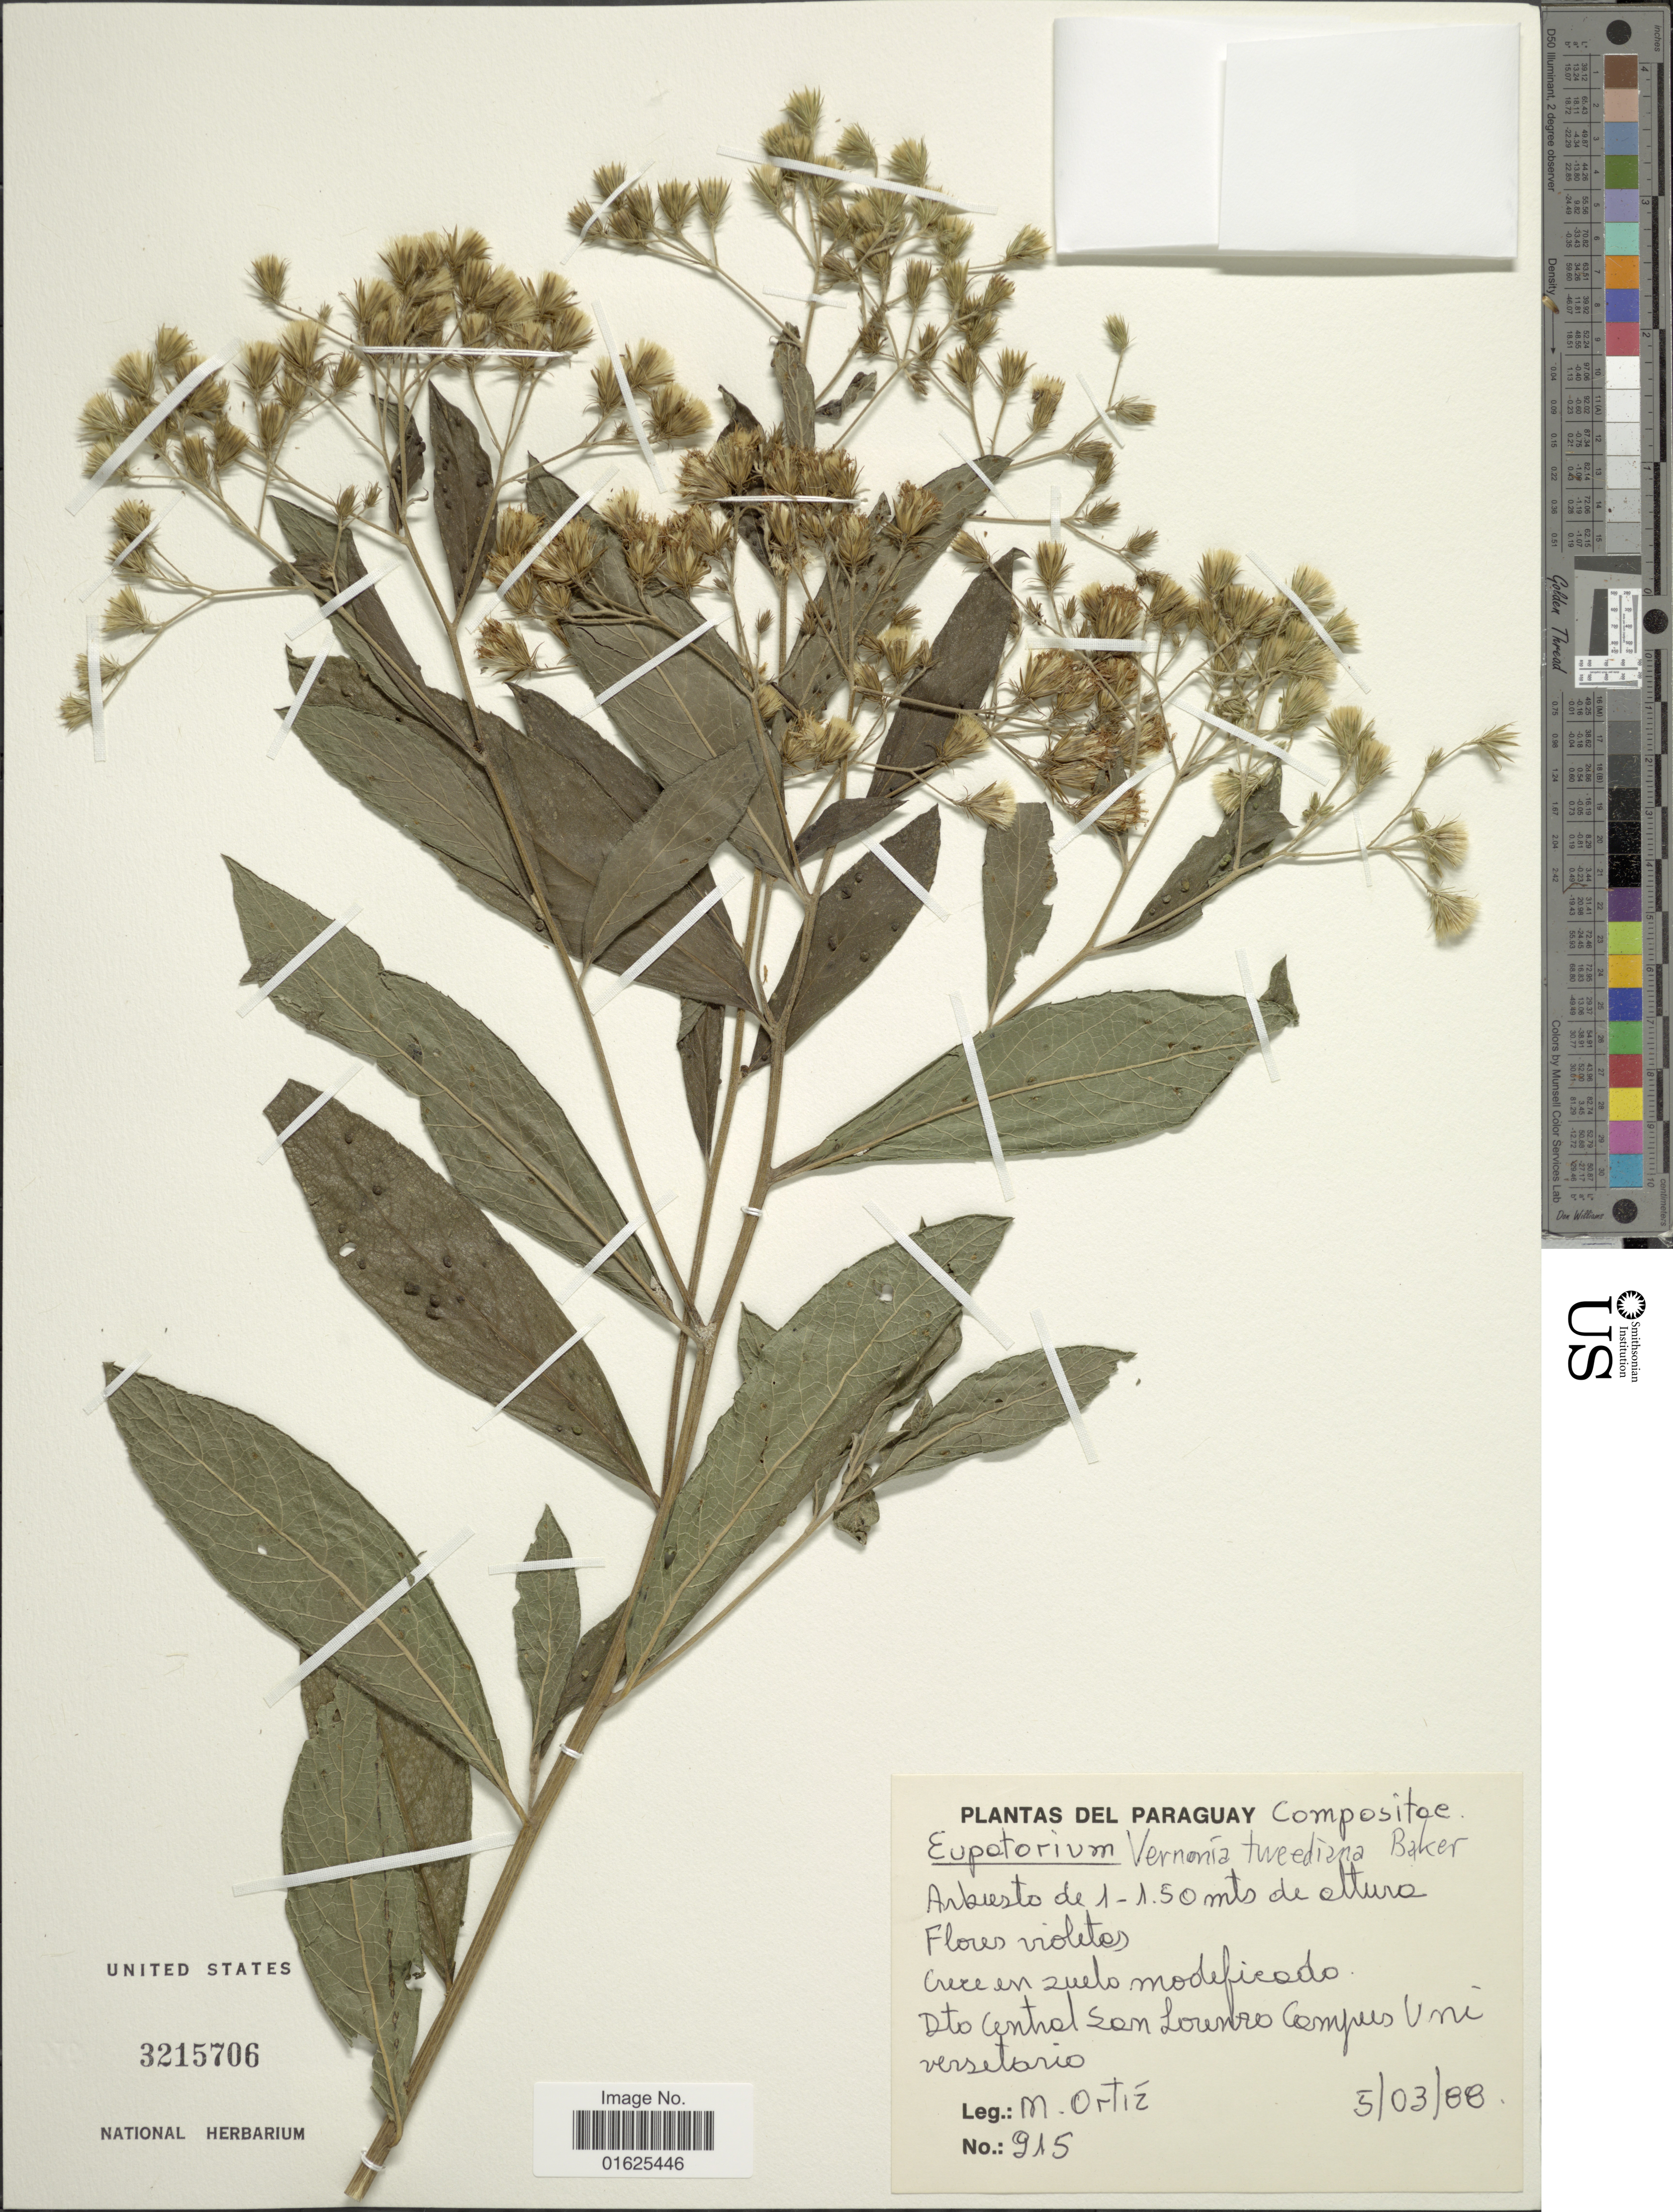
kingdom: Plantae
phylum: Tracheophyta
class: Magnoliopsida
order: Asterales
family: Asteraceae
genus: Vernonanthura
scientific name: Vernonanthura tweedieana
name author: (Baker) H. Rob.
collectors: M. Ortíz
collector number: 915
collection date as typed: Transcribed d/m/y: 5/3/88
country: Paraguay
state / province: Central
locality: Dto Central San Lorenzo Campus Universetorio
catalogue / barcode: US 3215706